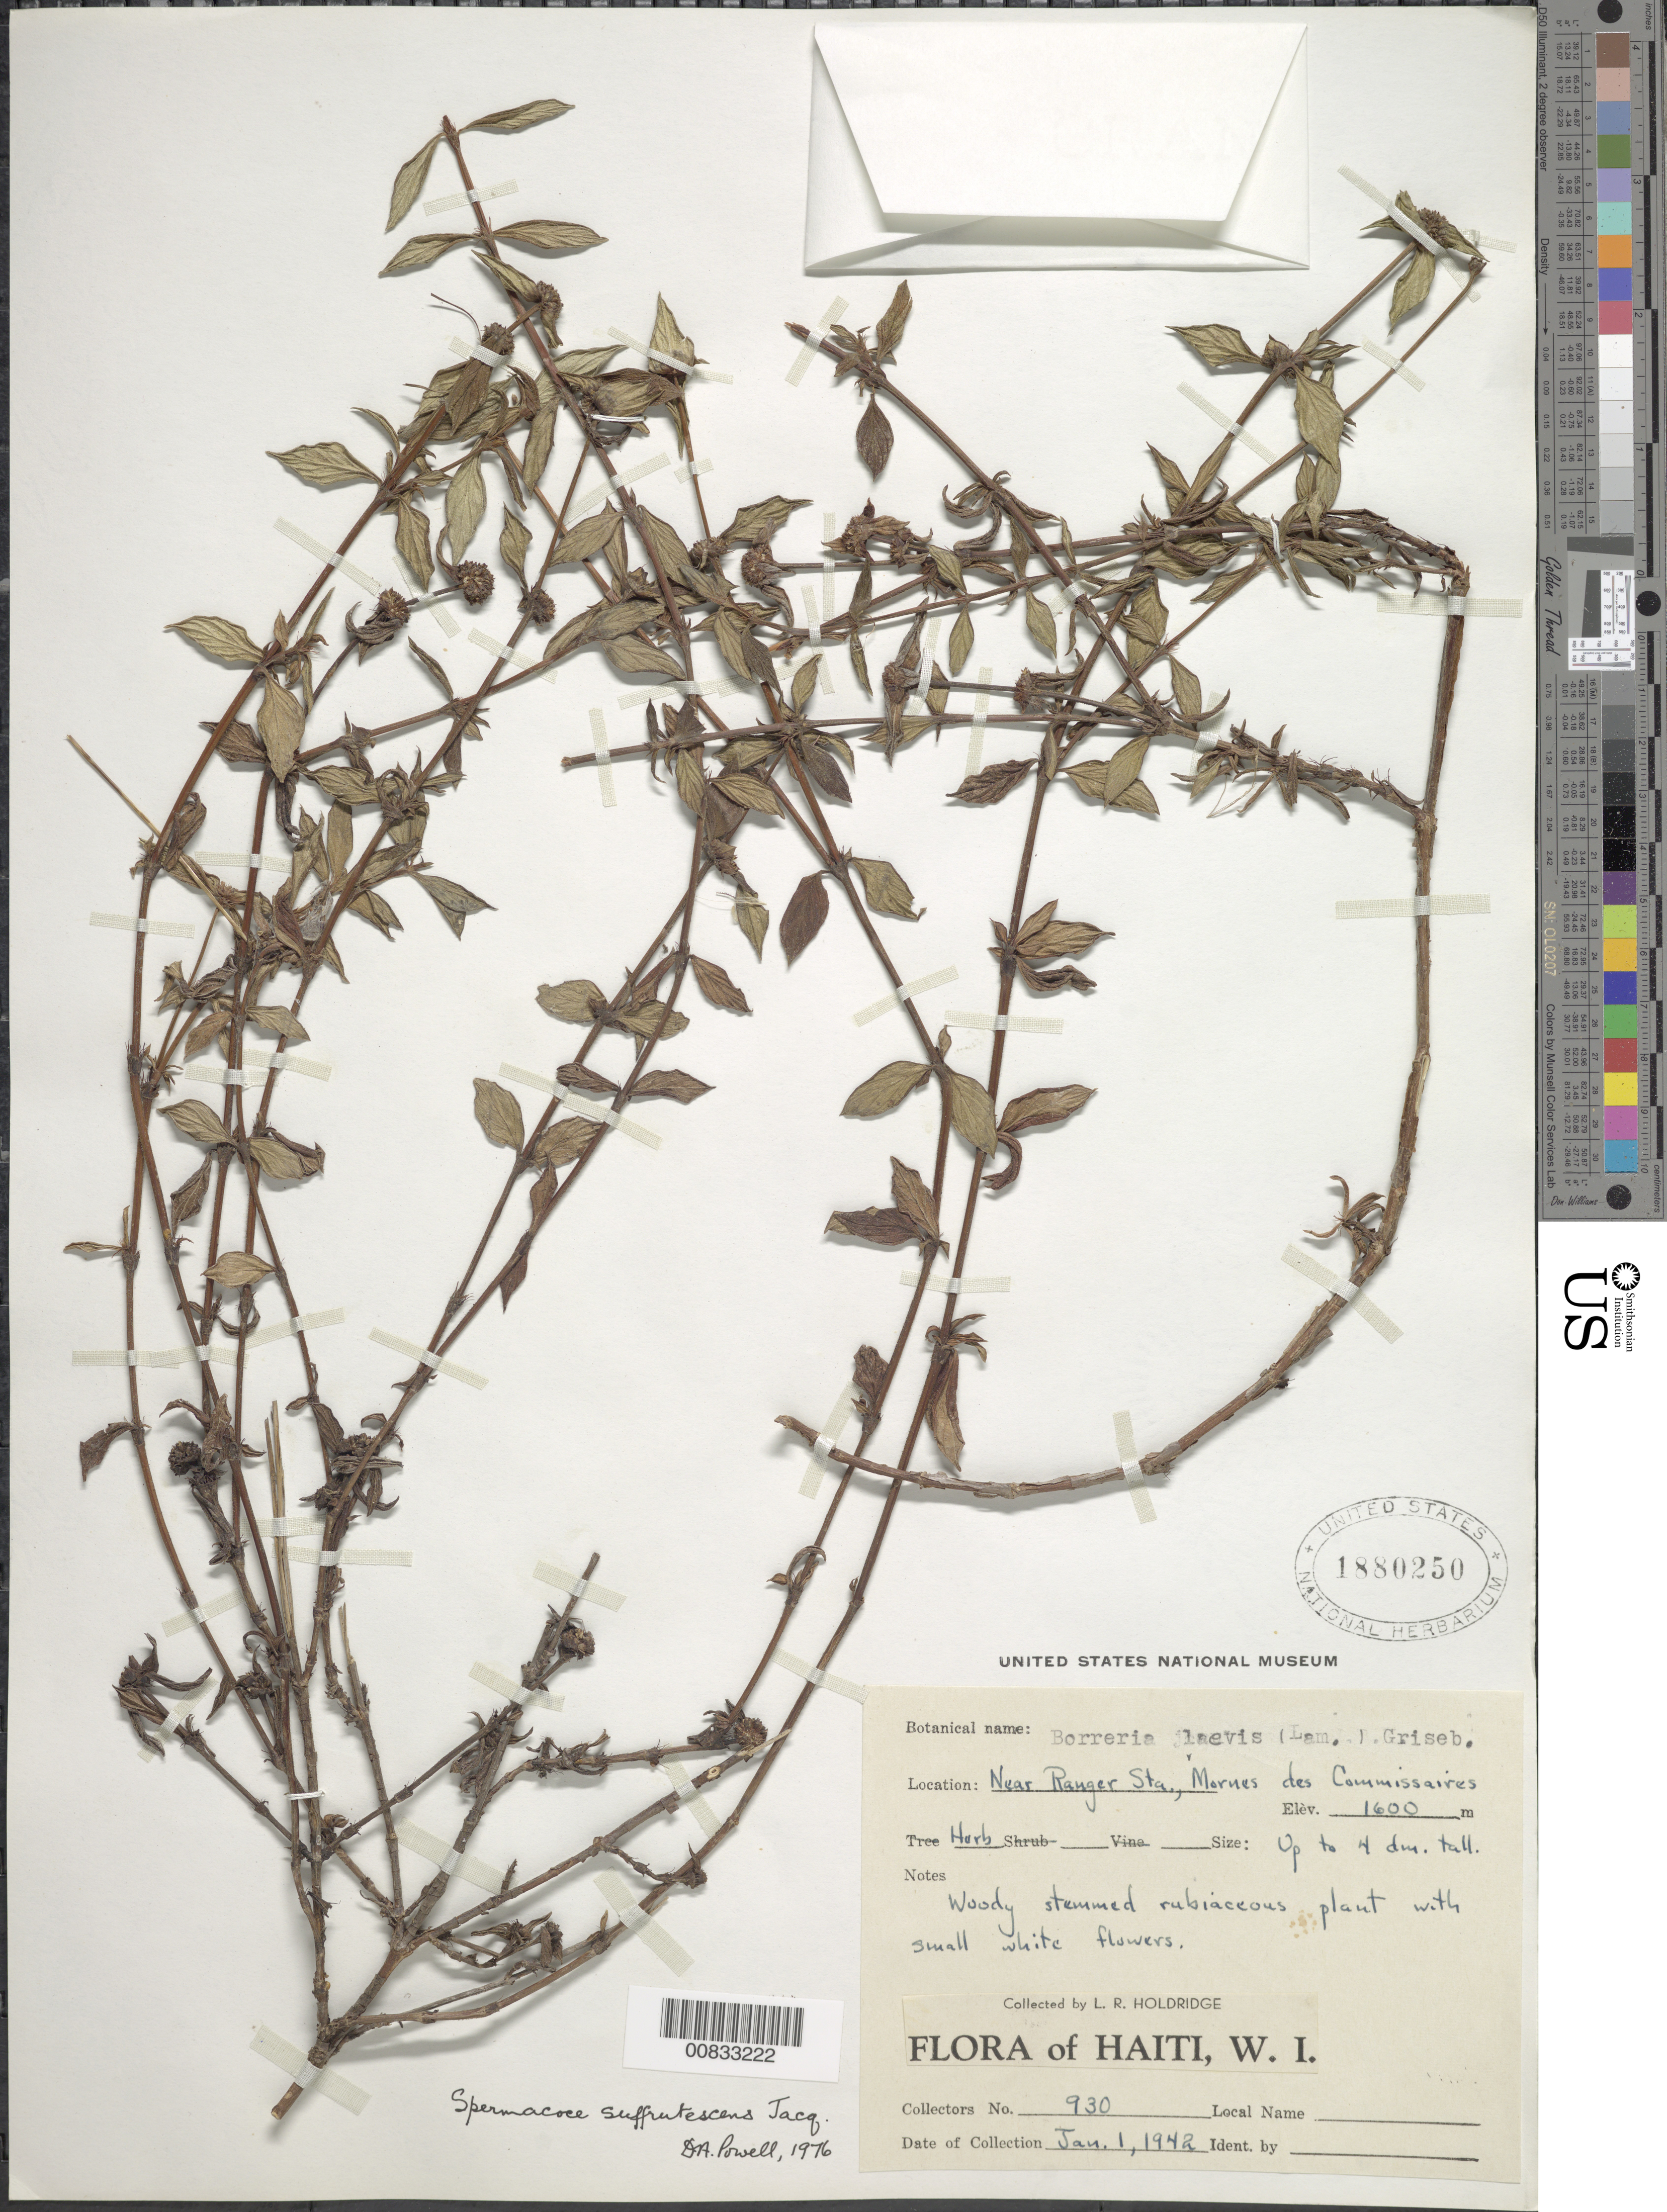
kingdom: Plantae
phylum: Tracheophyta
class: Magnoliopsida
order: Gentianales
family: Rubiaceae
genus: Spermacoce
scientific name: Spermacoce remota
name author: Lam.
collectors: L. Holdridge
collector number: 930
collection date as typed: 01 Jan 1942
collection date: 1942-01-01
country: Haiti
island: Hispaniola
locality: Near Ranger Station, Mornes des Commissaires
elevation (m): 1600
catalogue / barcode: US 1880250